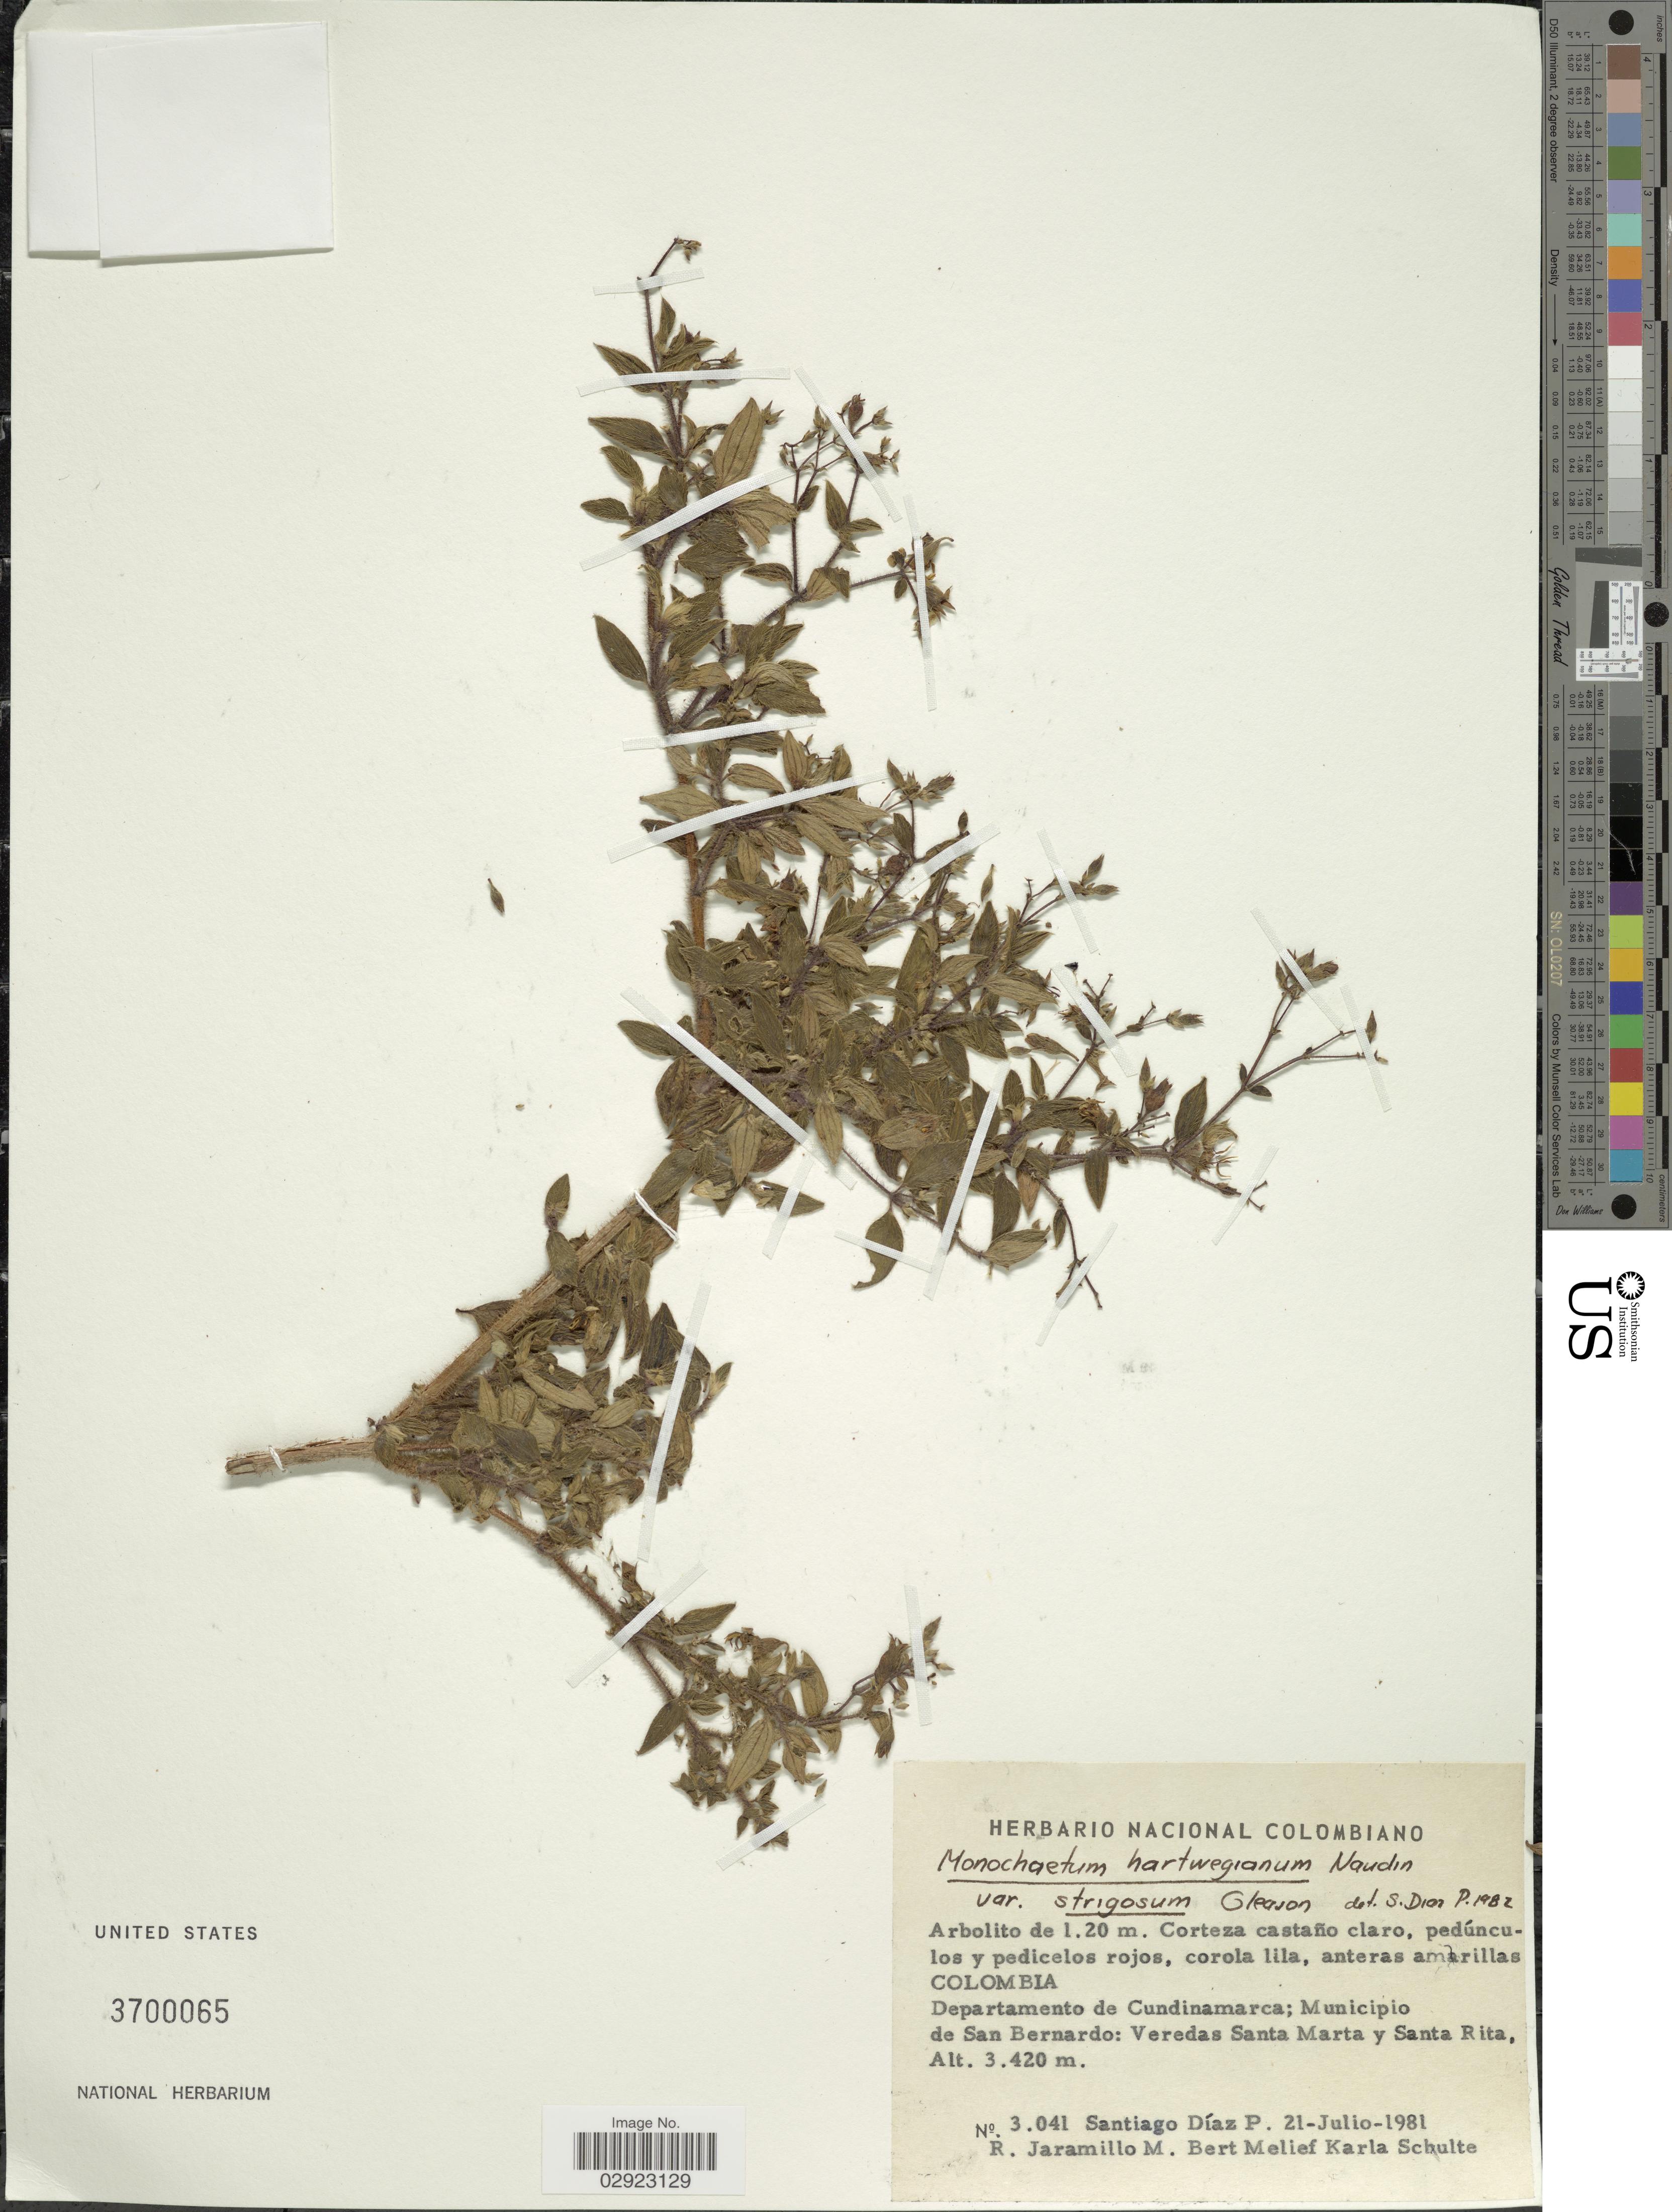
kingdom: Plantae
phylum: Tracheophyta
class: Magnoliopsida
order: Myrtales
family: Melastomataceae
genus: Monochaetum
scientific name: Monochaetum hartwegianum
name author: Naudin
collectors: S. Diaz Piedrahita, R. Jaramillo M. & B. Schulte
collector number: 3041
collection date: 1981-07-21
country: Colombia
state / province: Cundinamarca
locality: Departamento de Cundinamarca; Municipio de San Bernardo: Veredas Santa Marta y Santa Rita.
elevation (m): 3420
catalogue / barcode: US 3700065